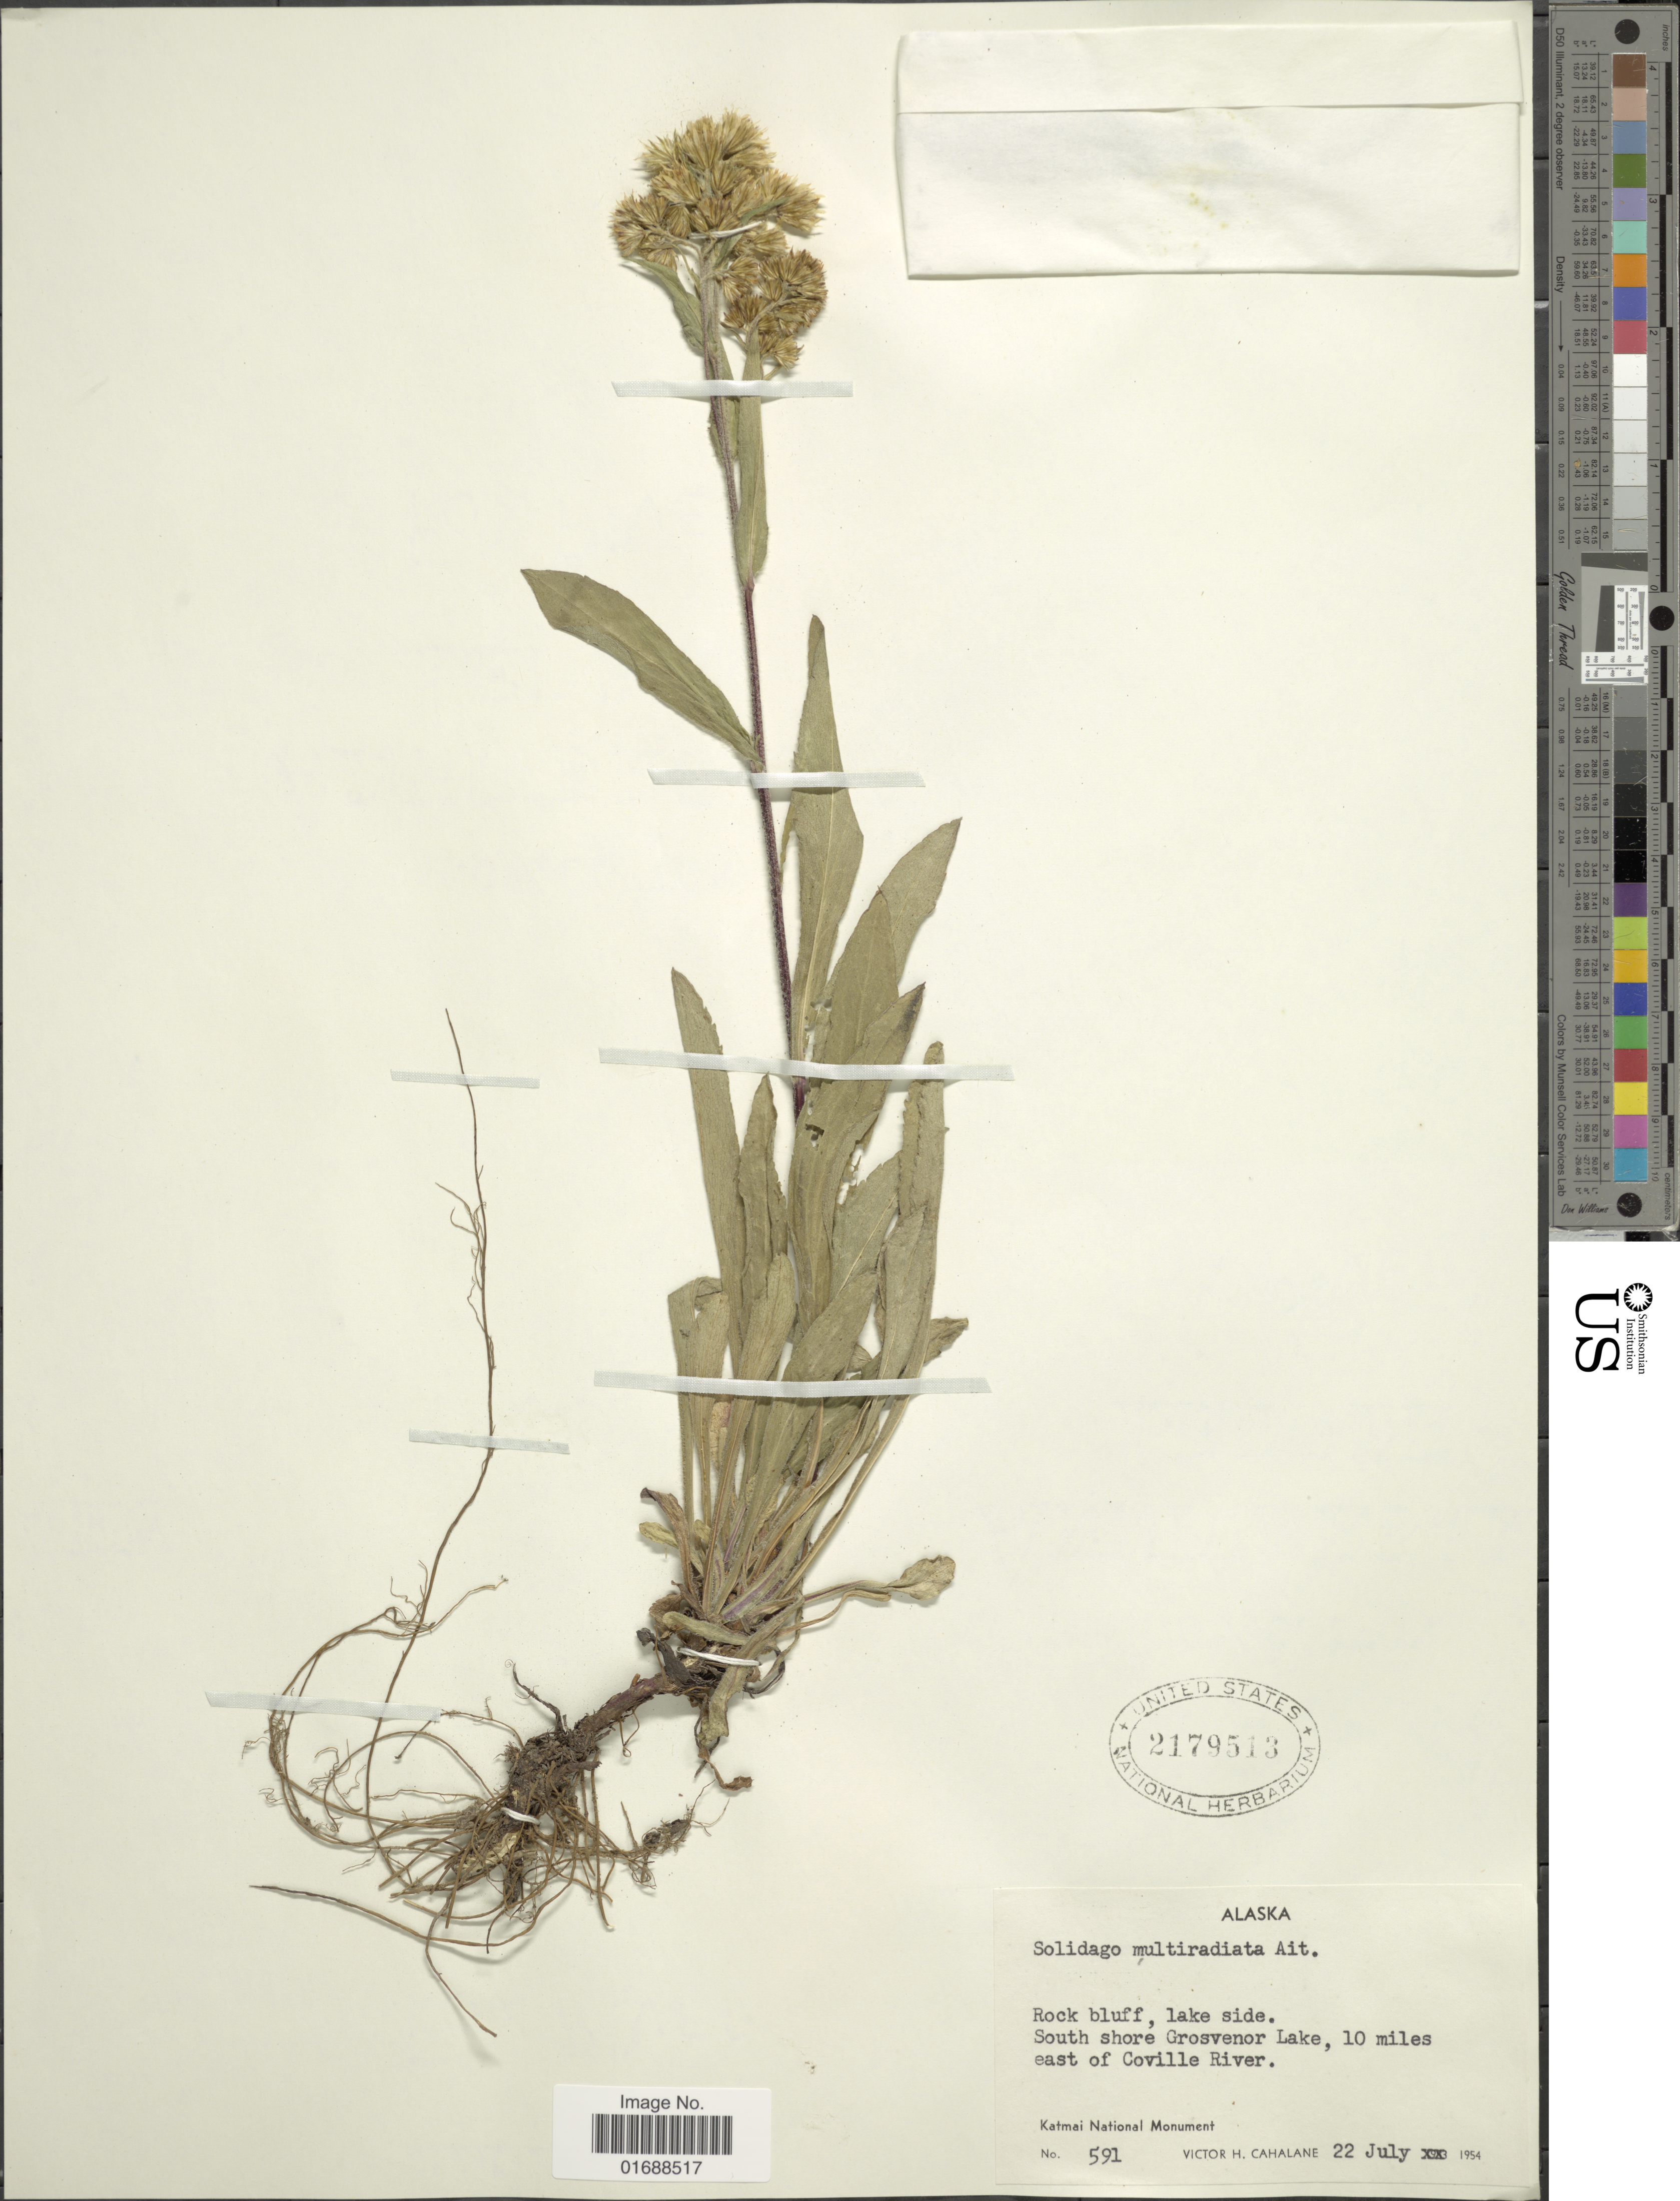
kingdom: Plantae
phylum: Tracheophyta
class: Magnoliopsida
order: Asterales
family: Asteraceae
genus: Solidago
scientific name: Solidago multiradiata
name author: Aiton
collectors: V. Cahalane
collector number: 591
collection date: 1954-07-22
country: United States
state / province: Alaska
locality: Rock bluff, lake side. South shore Grosvenor Lake, 10 miles east of Coville River, Katmai National Monument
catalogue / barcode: US 2179513